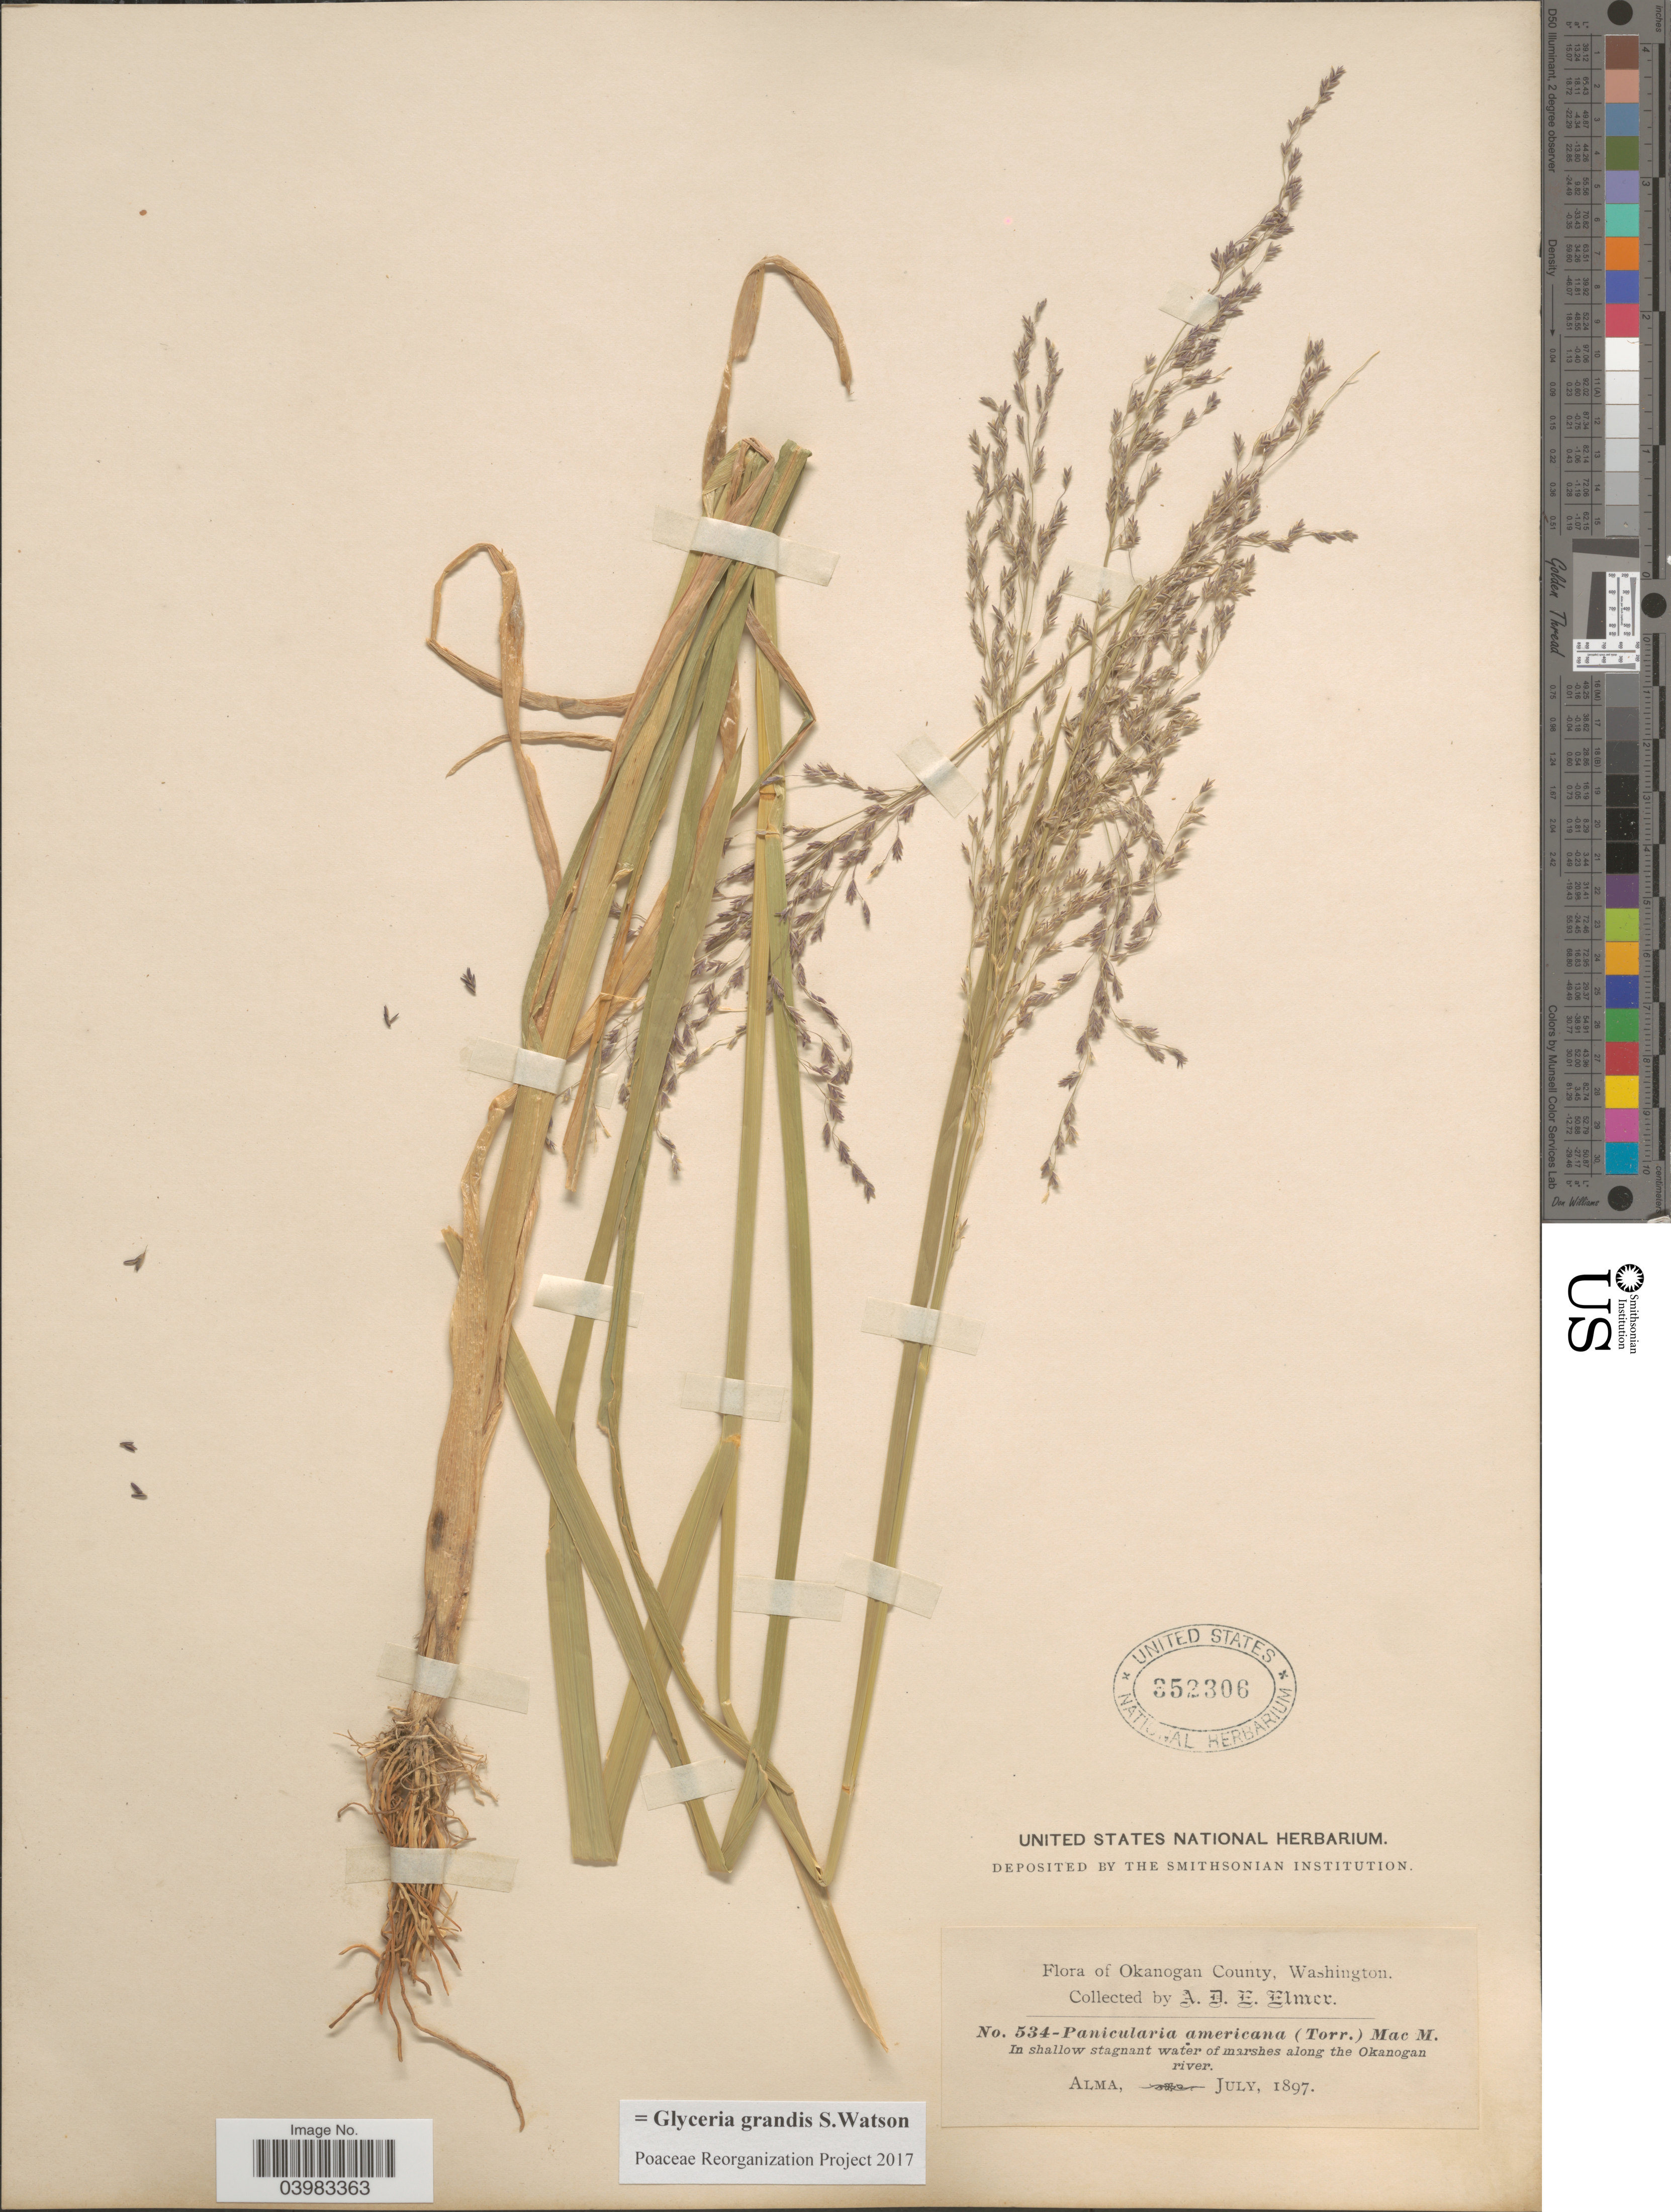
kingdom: Plantae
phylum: Tracheophyta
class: Liliopsida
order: Poales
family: Poaceae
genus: Glyceria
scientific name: Glyceria grandis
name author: S. Watson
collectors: A. D. E. Elmer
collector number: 534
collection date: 1897-07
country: United States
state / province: Washington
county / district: Okanogan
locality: Okanogan County. Along the Okanogan river. Alma.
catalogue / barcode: US 352306